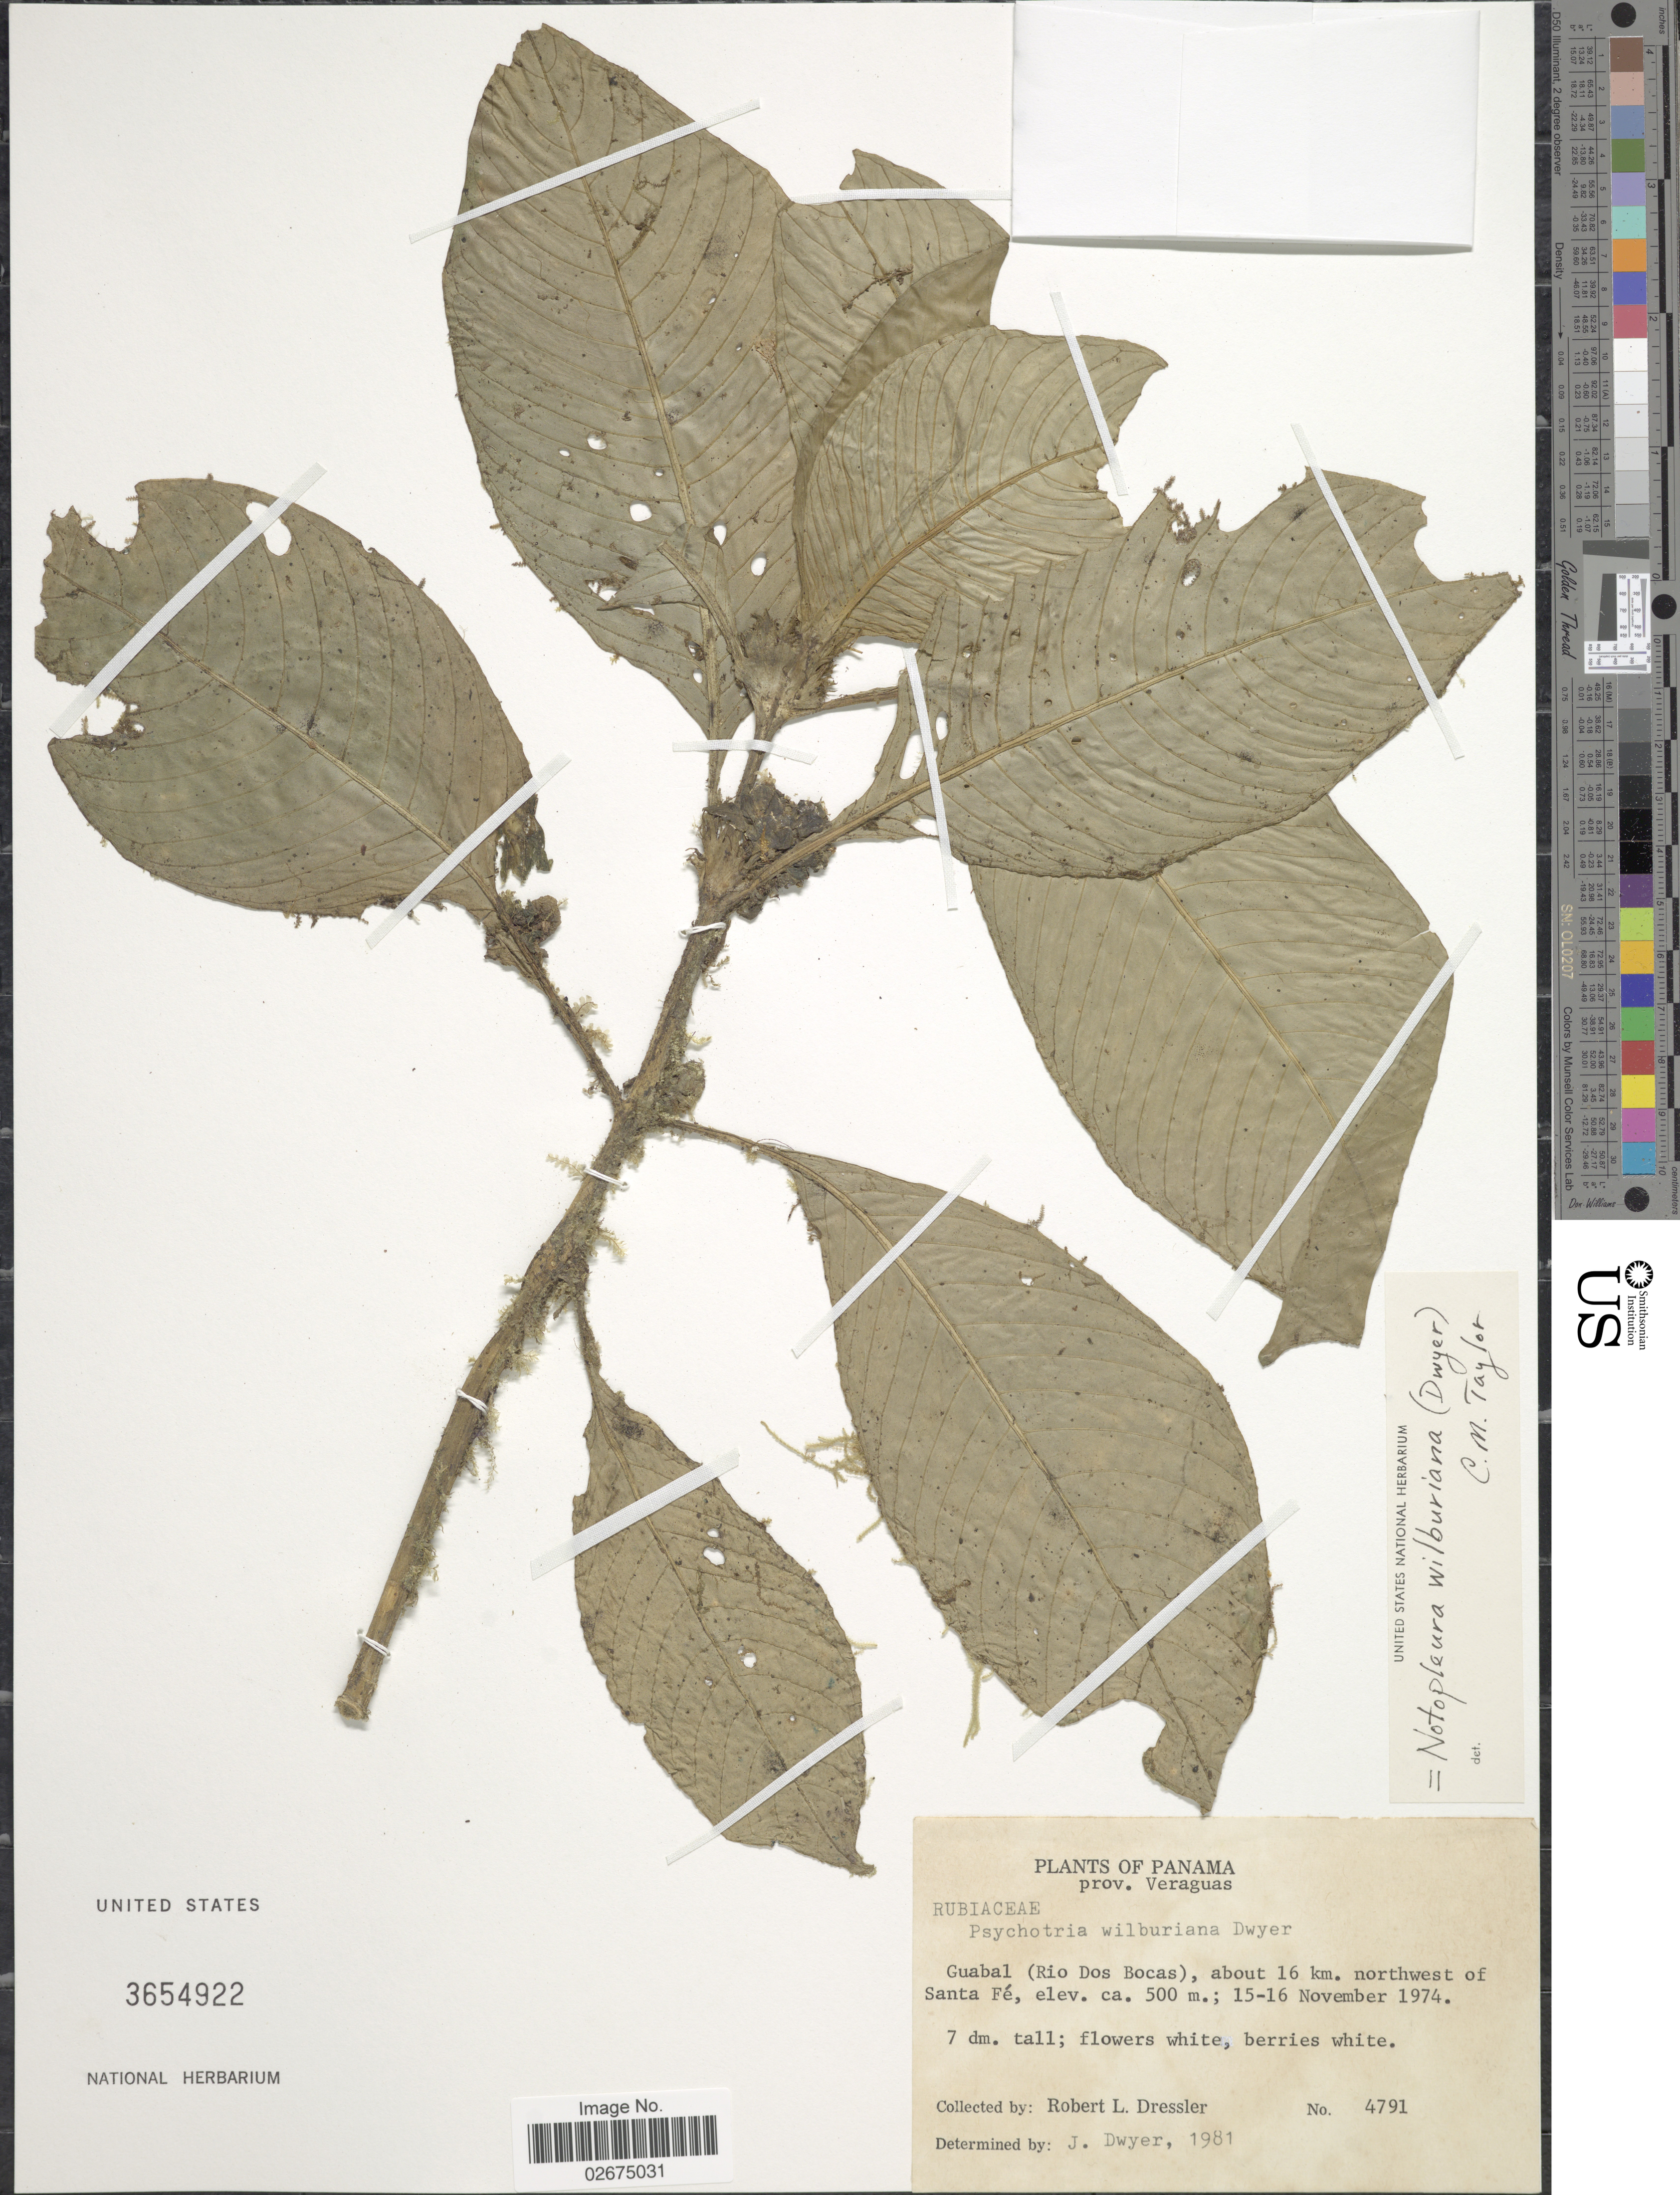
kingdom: Plantae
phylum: Tracheophyta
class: Magnoliopsida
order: Gentianales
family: Rubiaceae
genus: Notopleura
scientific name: Notopleura wilburiana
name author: (Dwyer) C.M. Taylor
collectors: R. Dressler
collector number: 4791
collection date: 1974-11-15/1974-11-16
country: Panama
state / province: Veraguas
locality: Guabal (Rio Dos Bocas), about 16 km. northwest of Santa Fe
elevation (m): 500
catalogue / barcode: US 3654922